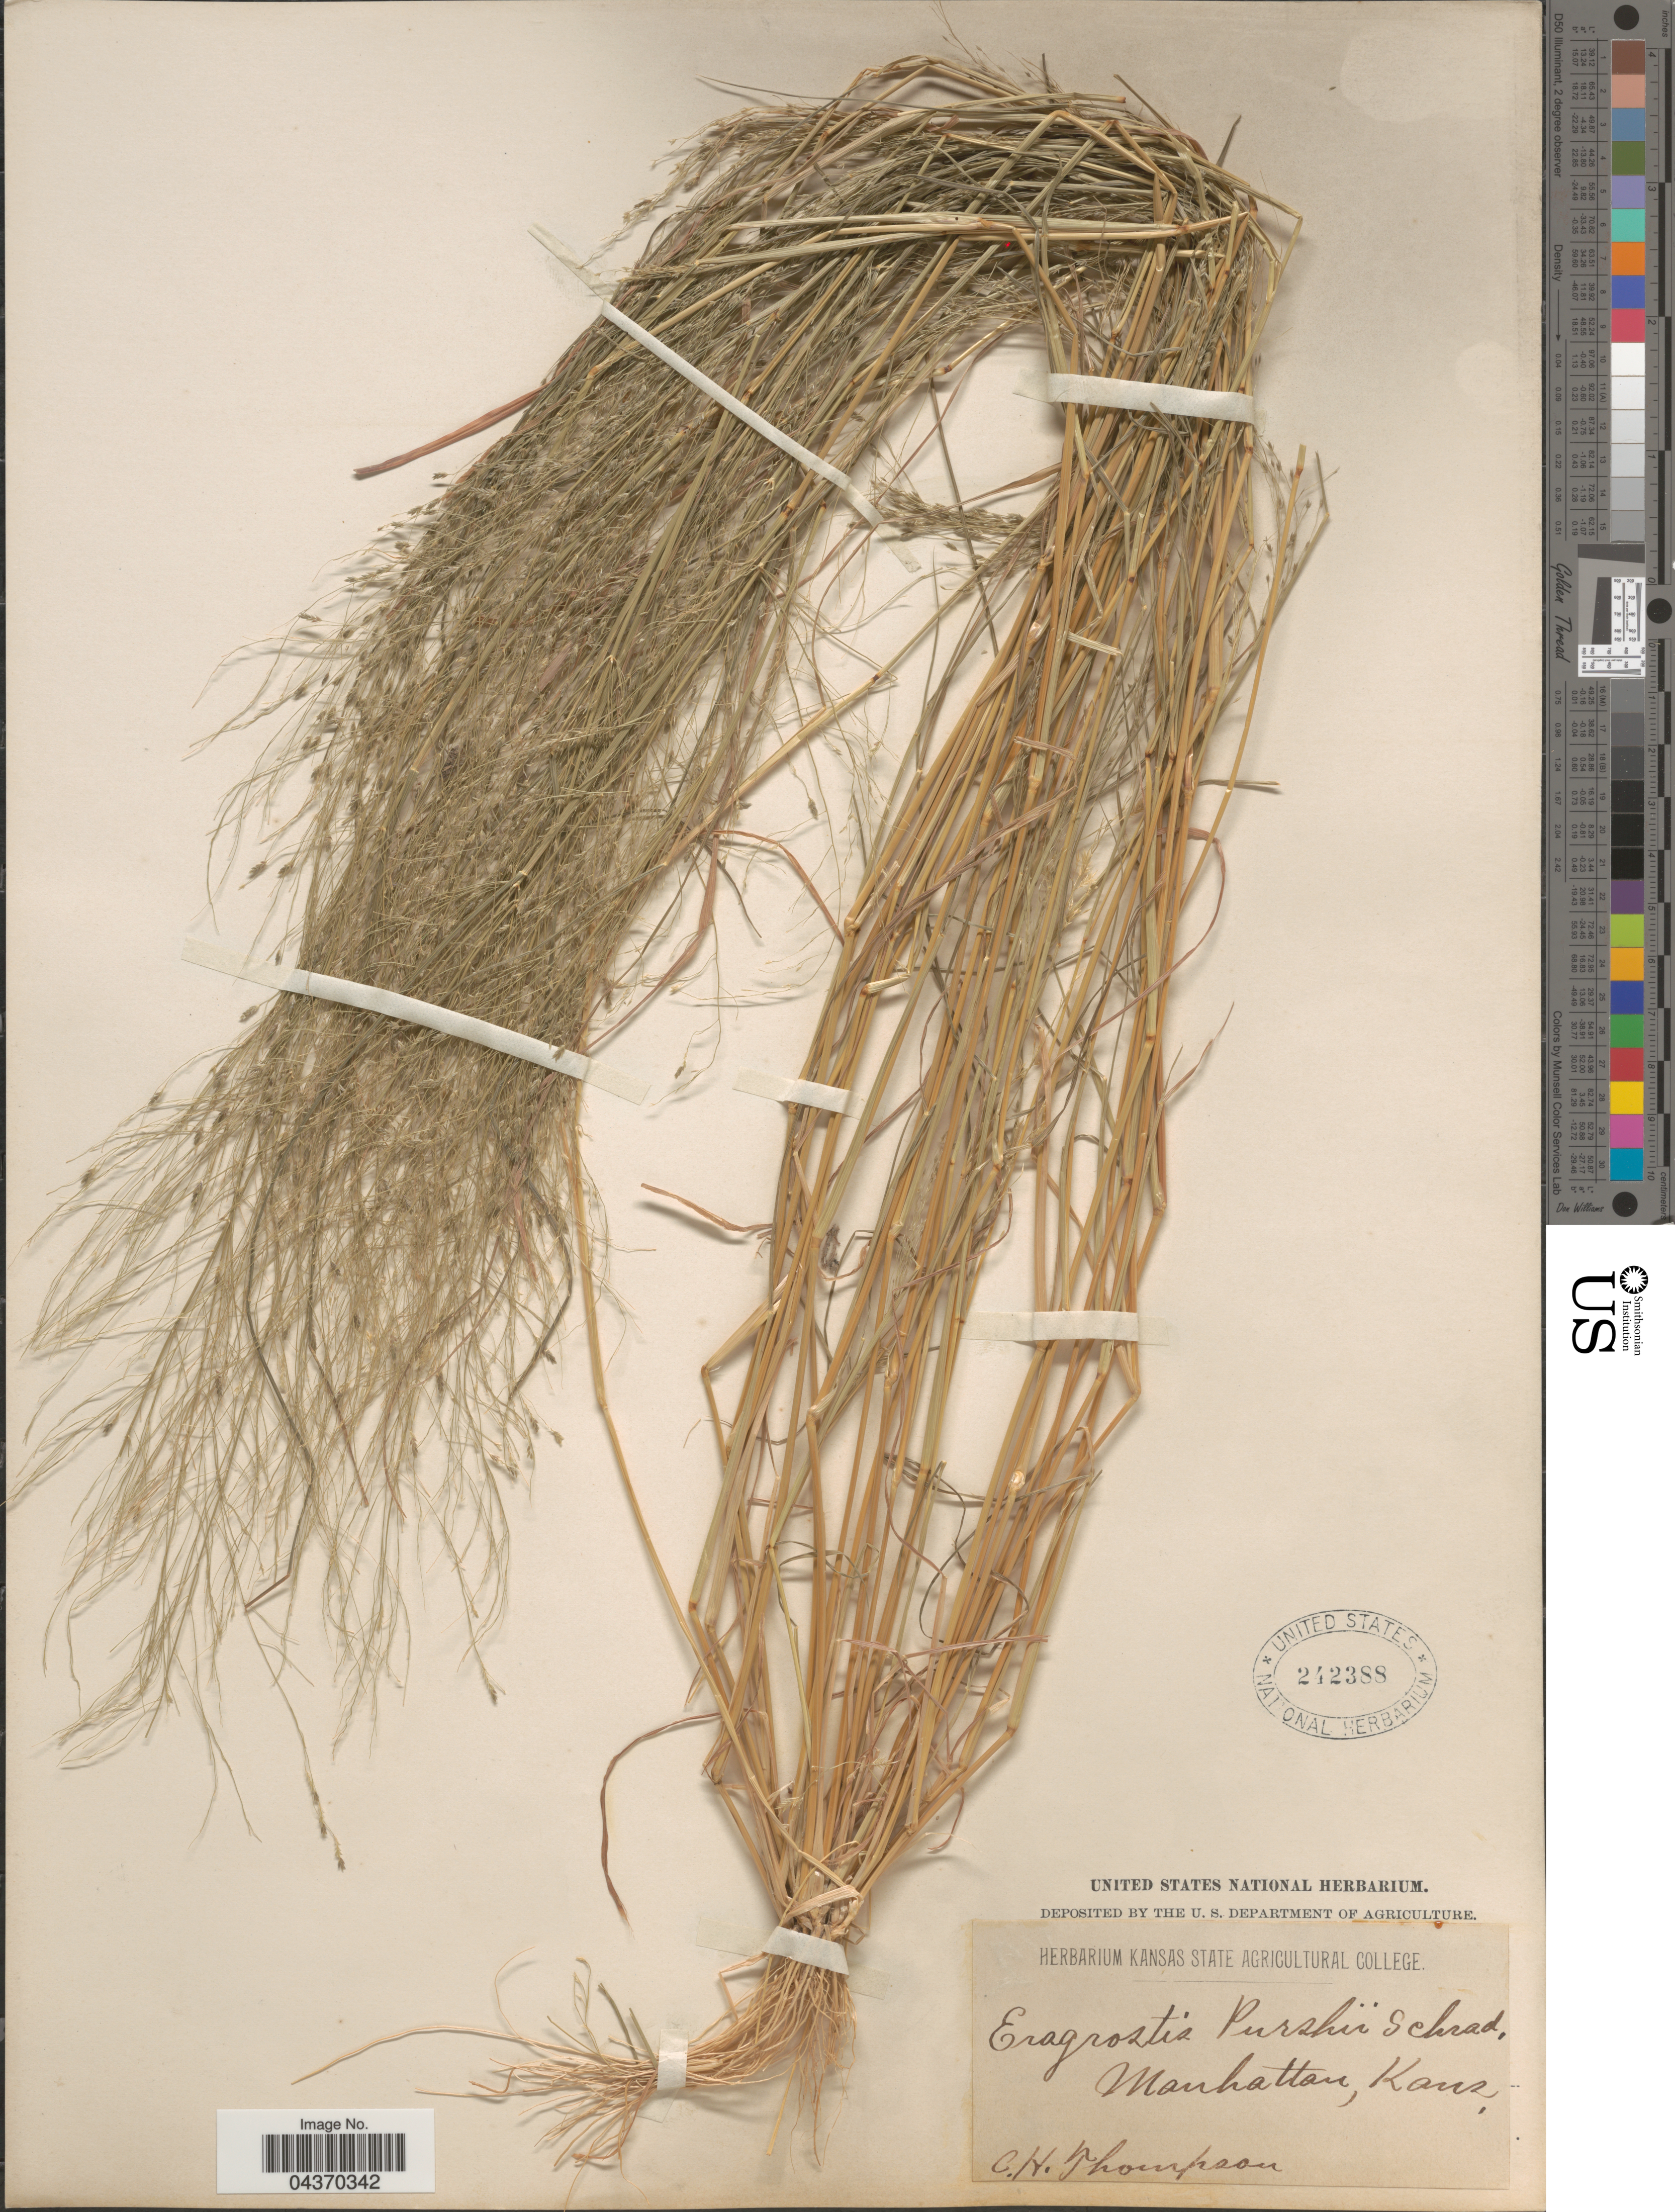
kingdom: Plantae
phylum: Tracheophyta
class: Liliopsida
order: Poales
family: Poaceae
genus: Eragrostis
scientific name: Eragrostis pectinacea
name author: (Michx.) Nees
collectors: C. H. Thompson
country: United States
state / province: Kansas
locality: Manhattan.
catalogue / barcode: US 242388